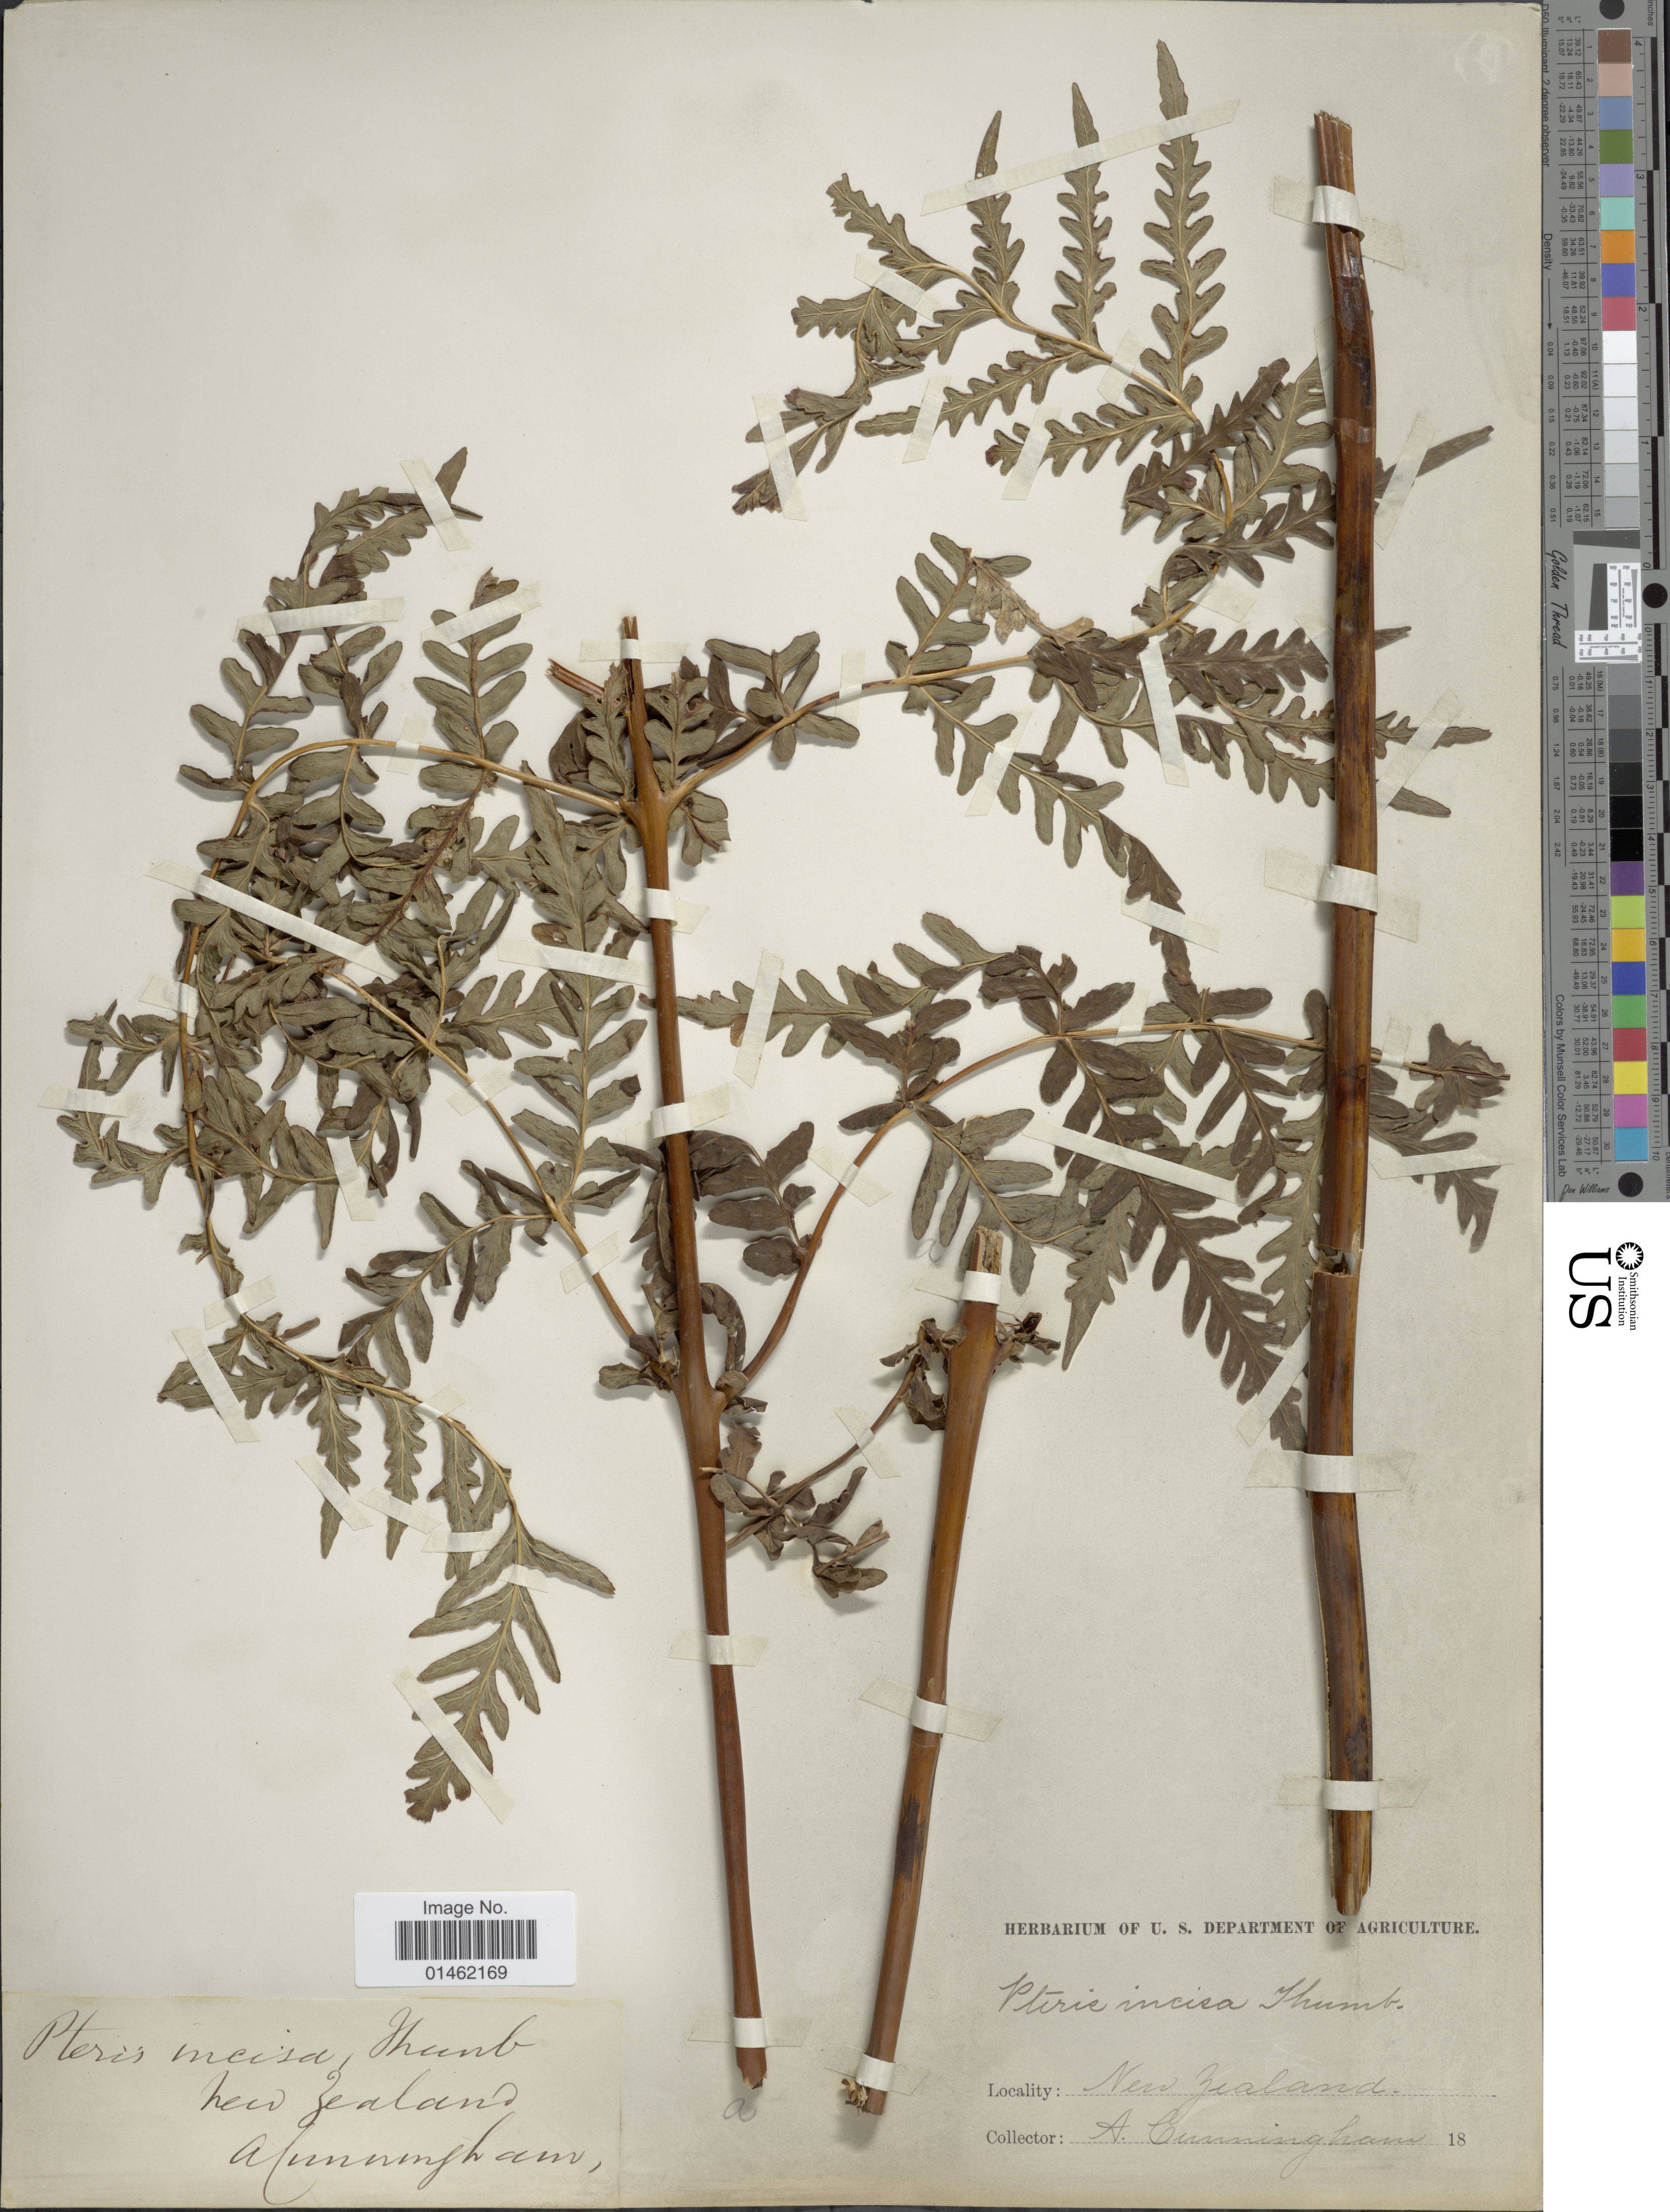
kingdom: Plantae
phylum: Tracheophyta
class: Polypodiopsida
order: Polypodiales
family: Dennstaedtiaceae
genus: Histiopteris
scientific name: Histiopteris incisa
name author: (Thunb.) J. Sm.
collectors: A. Cunningham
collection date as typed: Transcribed d/m/y: //18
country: New Zealand